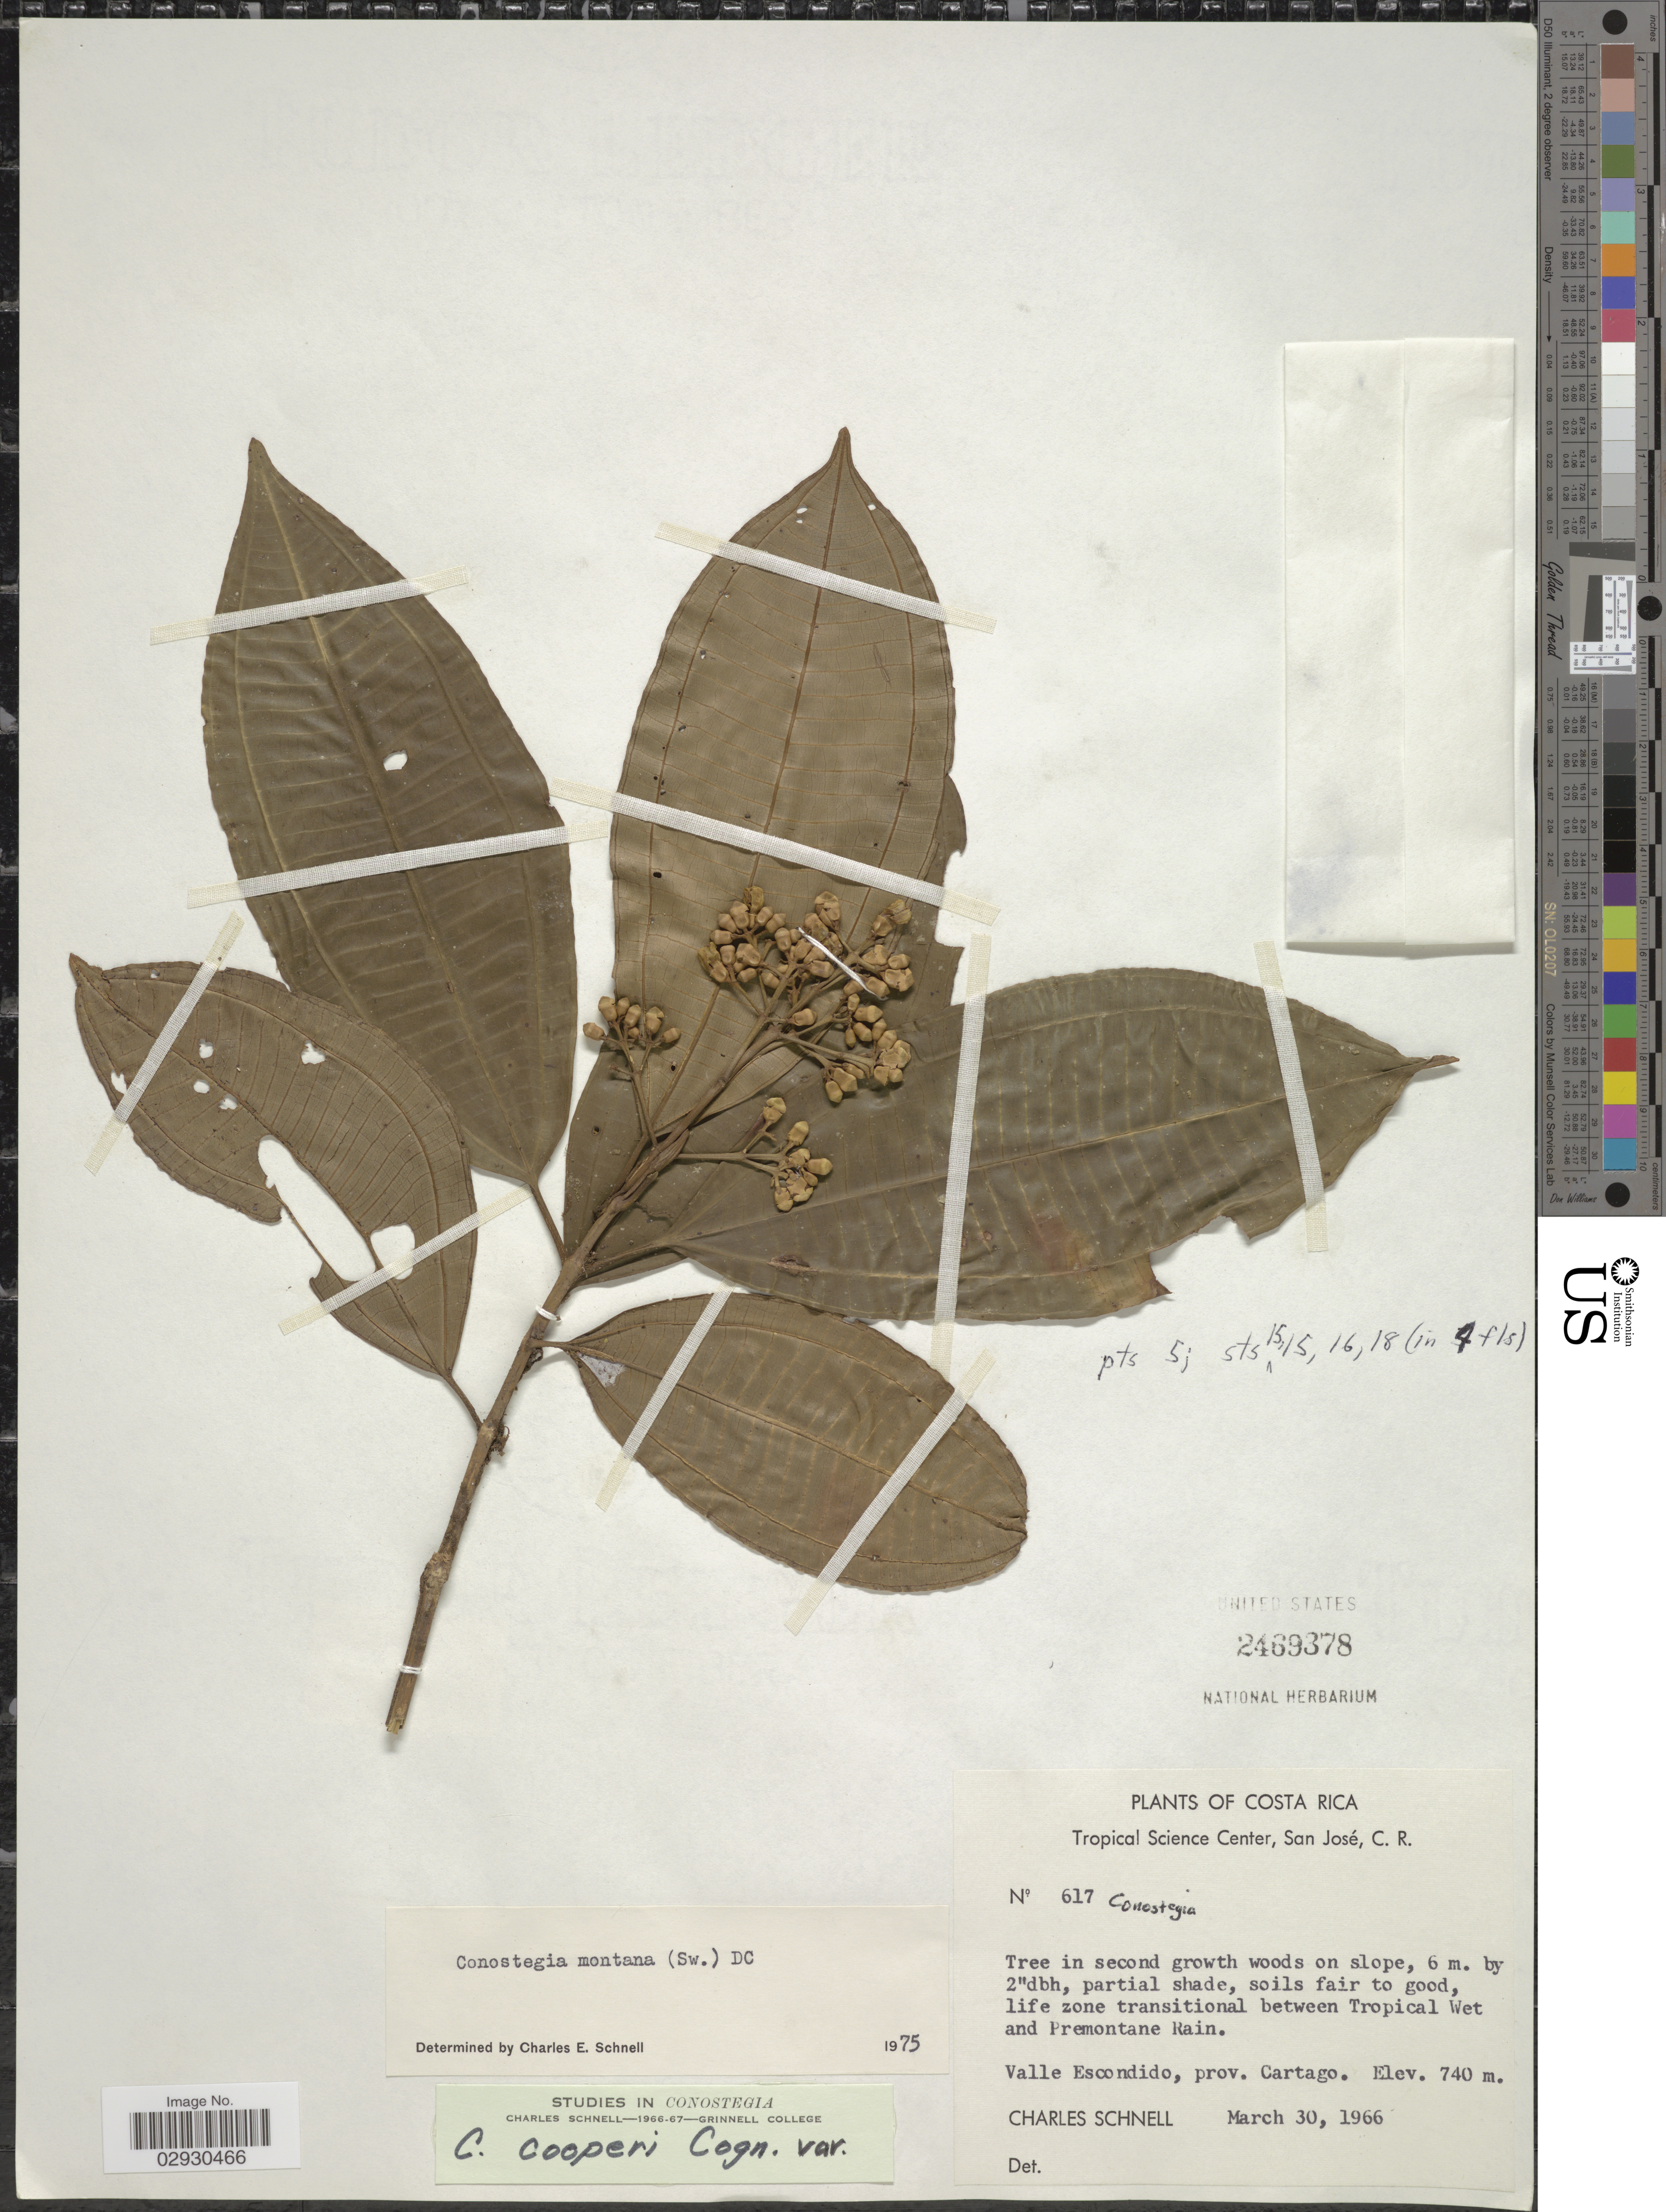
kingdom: Plantae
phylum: Tracheophyta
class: Magnoliopsida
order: Myrtales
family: Melastomataceae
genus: Conostegia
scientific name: Conostegia montana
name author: (Sw.) D. Don ex DC.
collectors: C. Schnell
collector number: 617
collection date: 1966-03-30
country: Costa Rica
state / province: Cartago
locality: Life zone transitional between Tropical Wet and Premontane Rain, Valle Escondido.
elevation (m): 740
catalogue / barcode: US 2469378